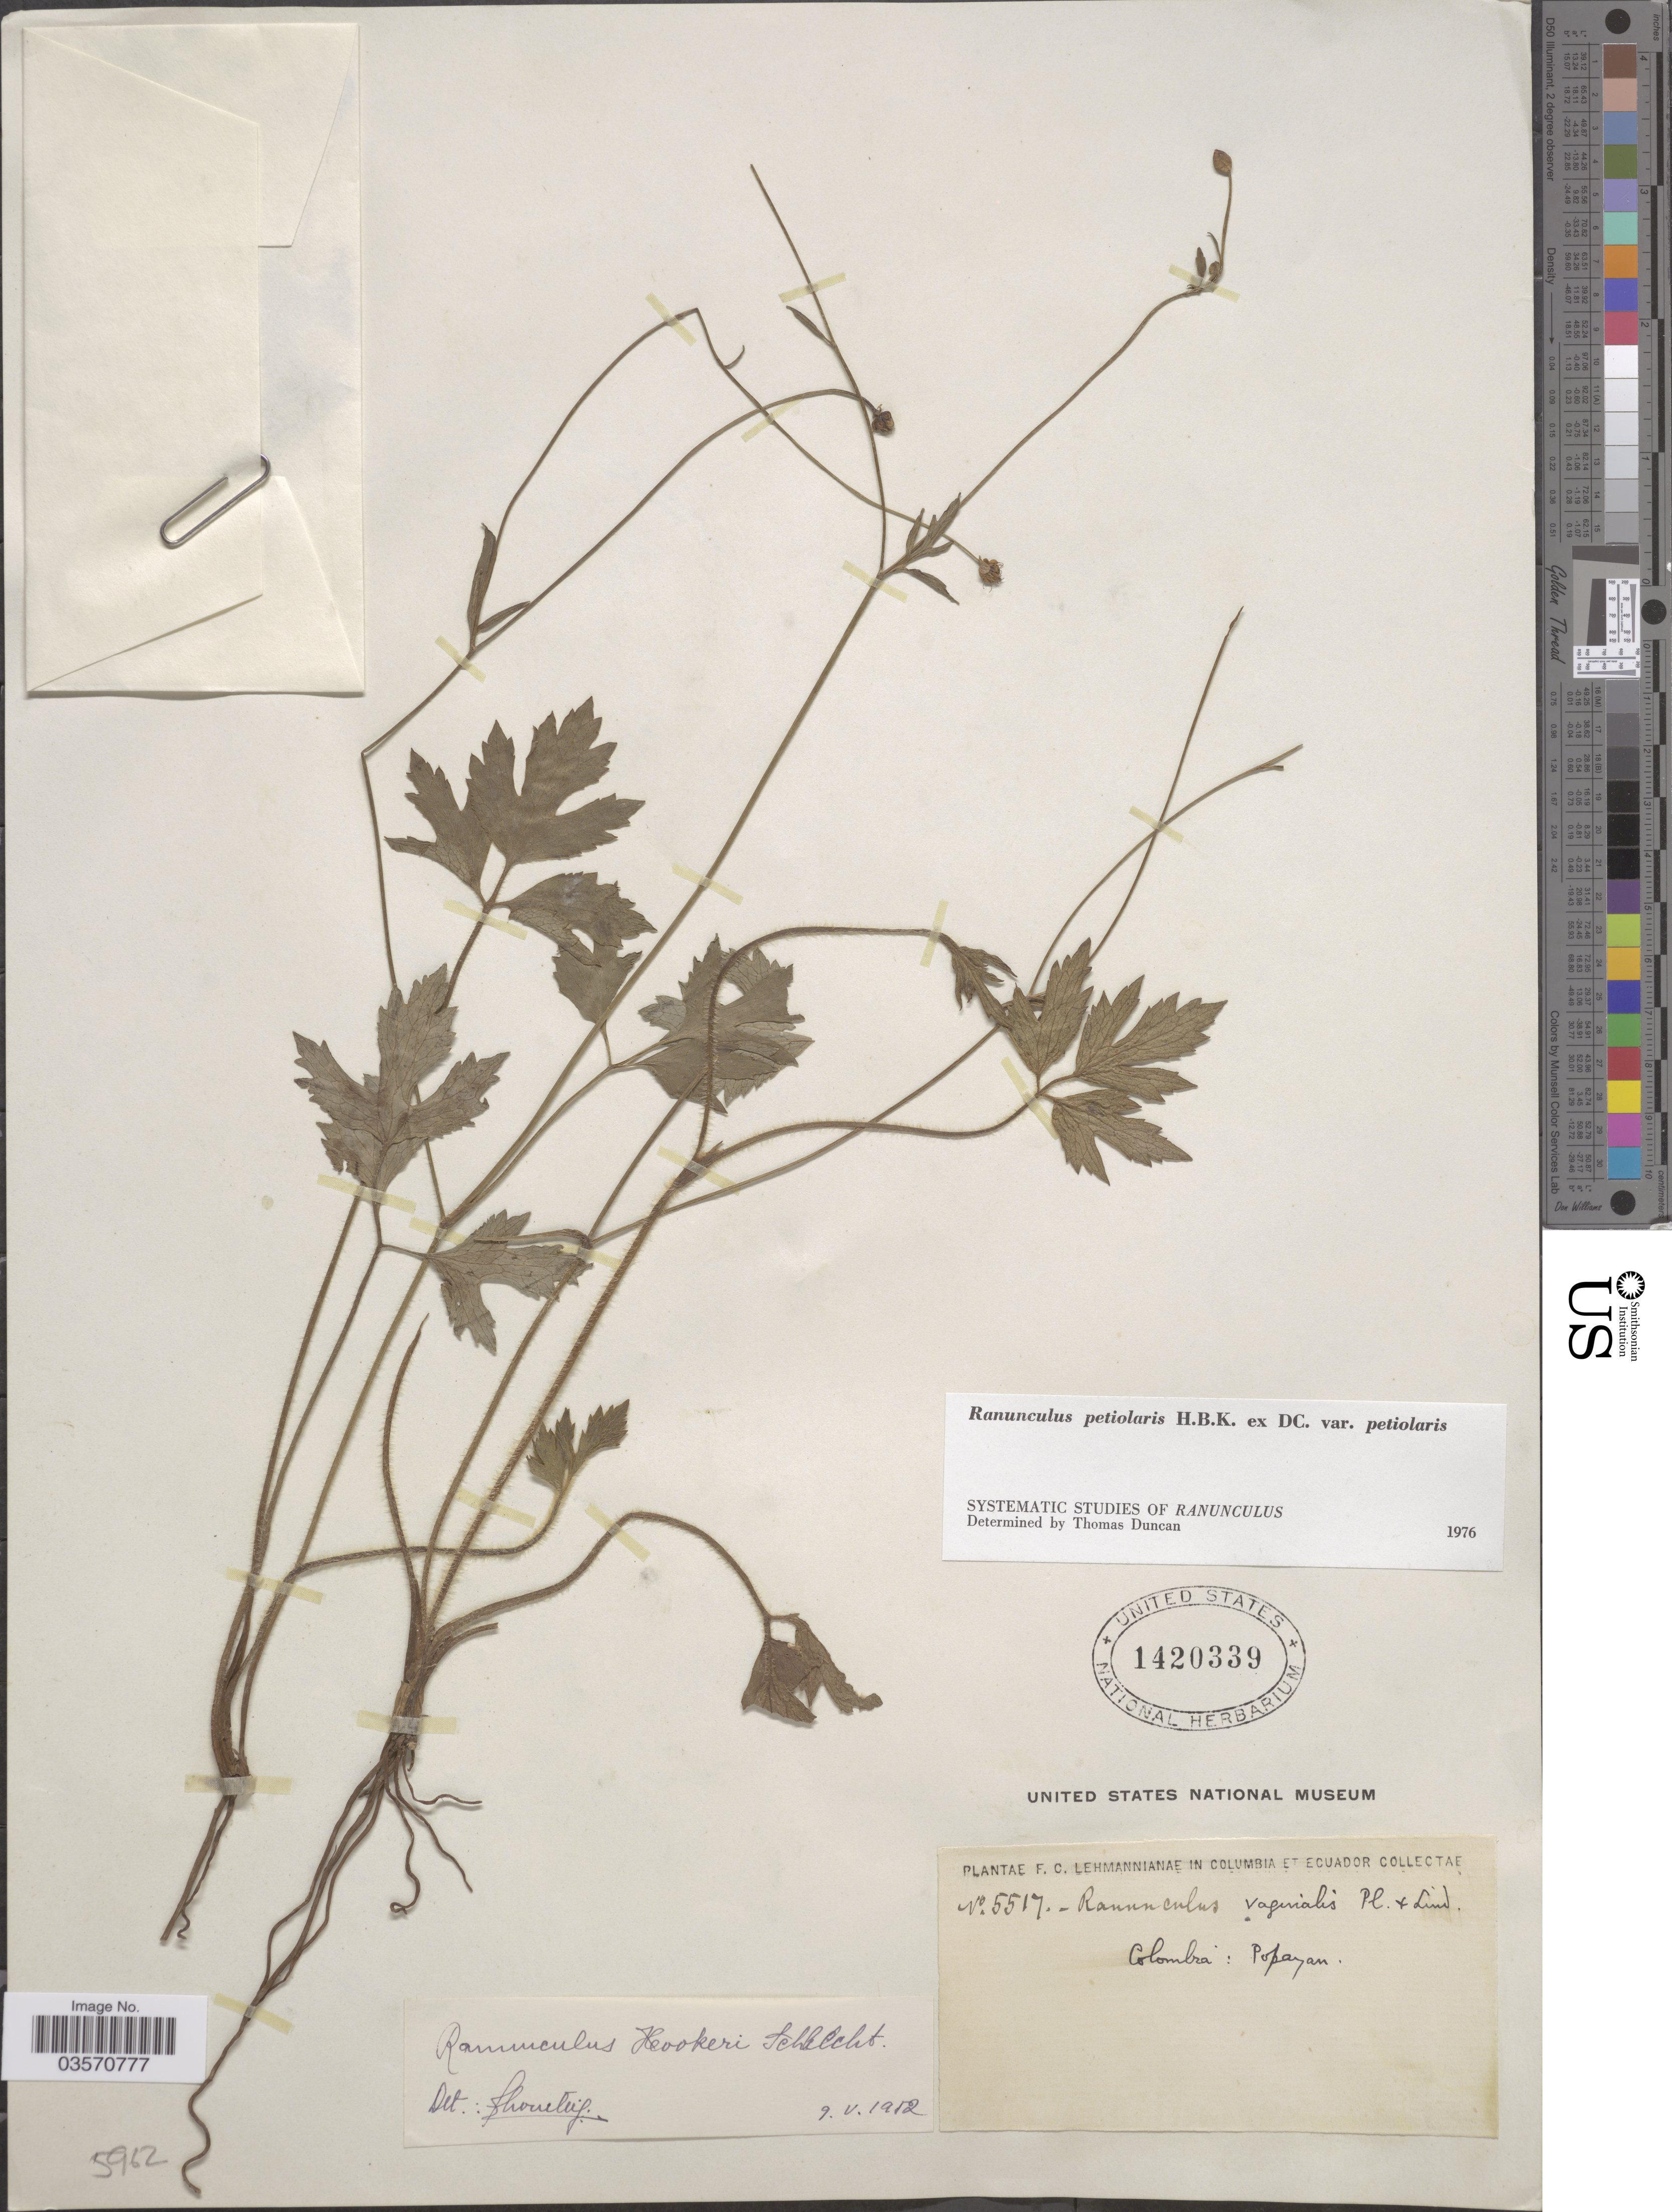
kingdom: Plantae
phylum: Tracheophyta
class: Magnoliopsida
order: Ranunculales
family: Ranunculaceae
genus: Ranunculus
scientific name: Ranunculus petiolaris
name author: Kunth ex DC.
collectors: F. C. Lehmann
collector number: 5517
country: Colombia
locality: Popayan.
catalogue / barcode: US 1420339